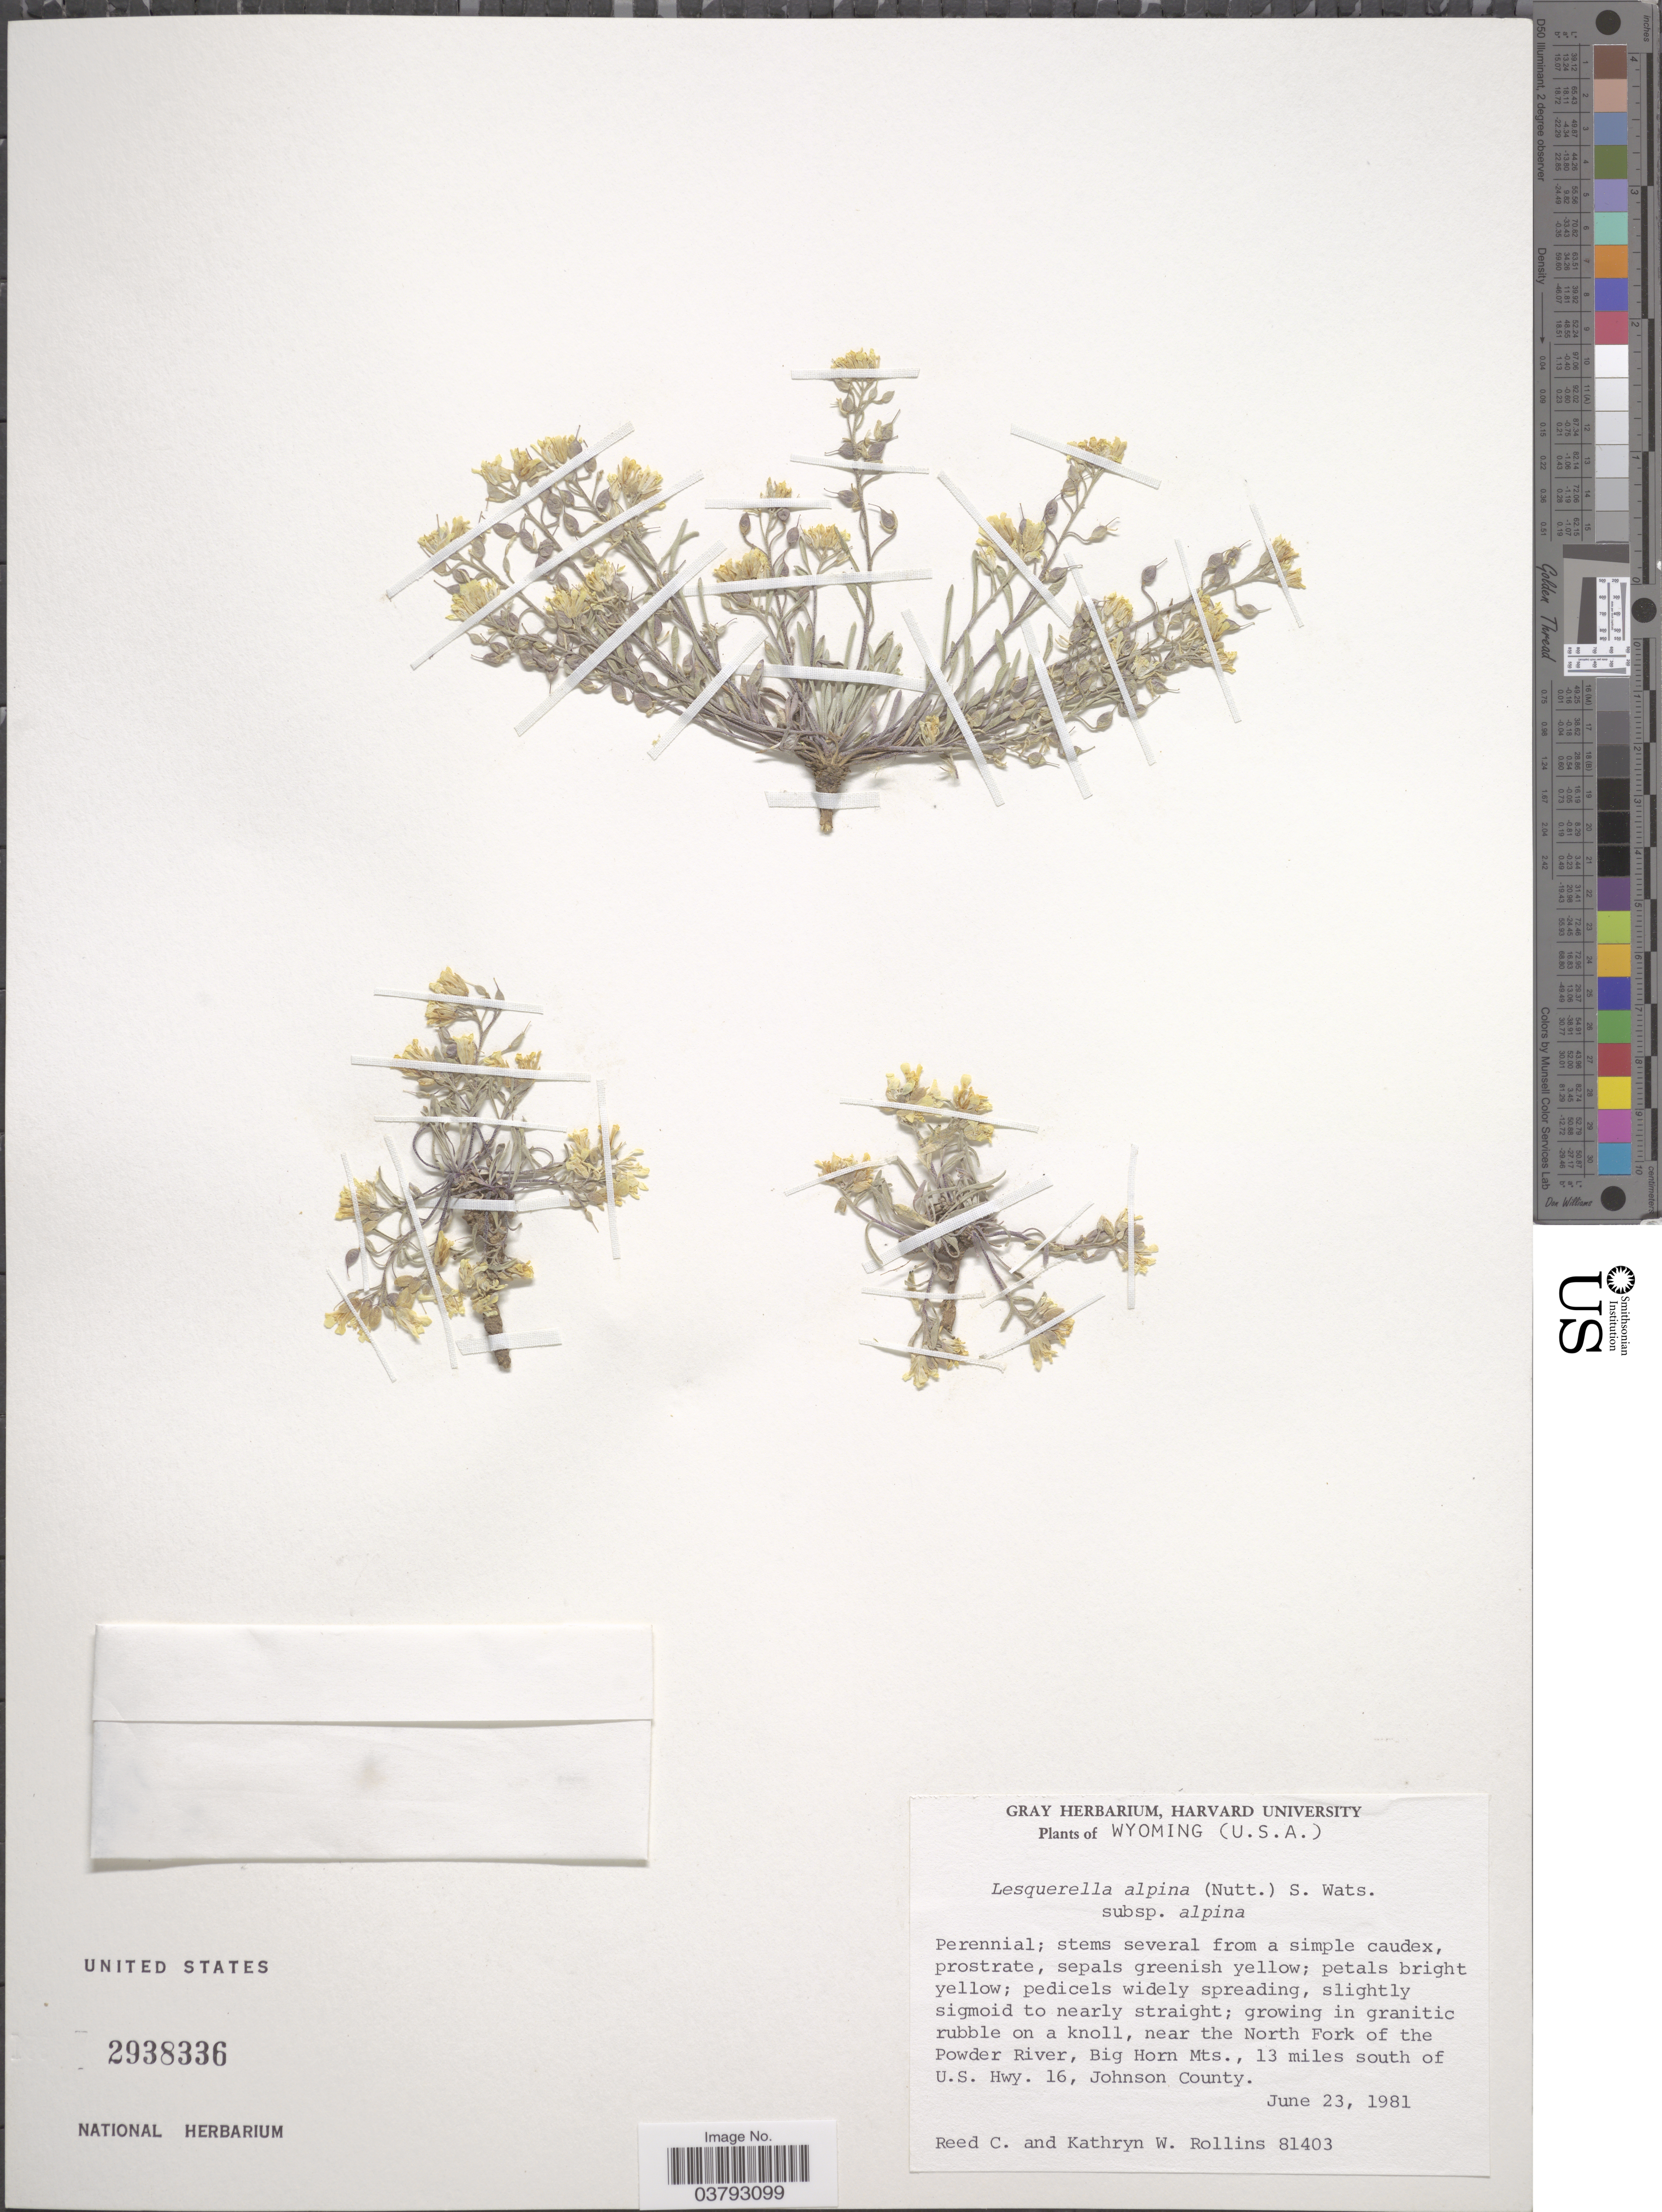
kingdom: Plantae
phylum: Tracheophyta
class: Magnoliopsida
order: Brassicales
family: Brassicaceae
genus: Lesquerella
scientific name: Lesquerella alpina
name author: (Nutt.) S. Watson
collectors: R. C. Rollins & K. W. Rollins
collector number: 81403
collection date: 1981-06-23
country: United States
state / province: Wyoming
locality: Near the North Fork of the Powder River, Big Horn Mts., 13 miles south of U. S. Hwy. 16, Johnson County.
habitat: growing in granitic rubble on a knoll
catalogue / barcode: US 2938336